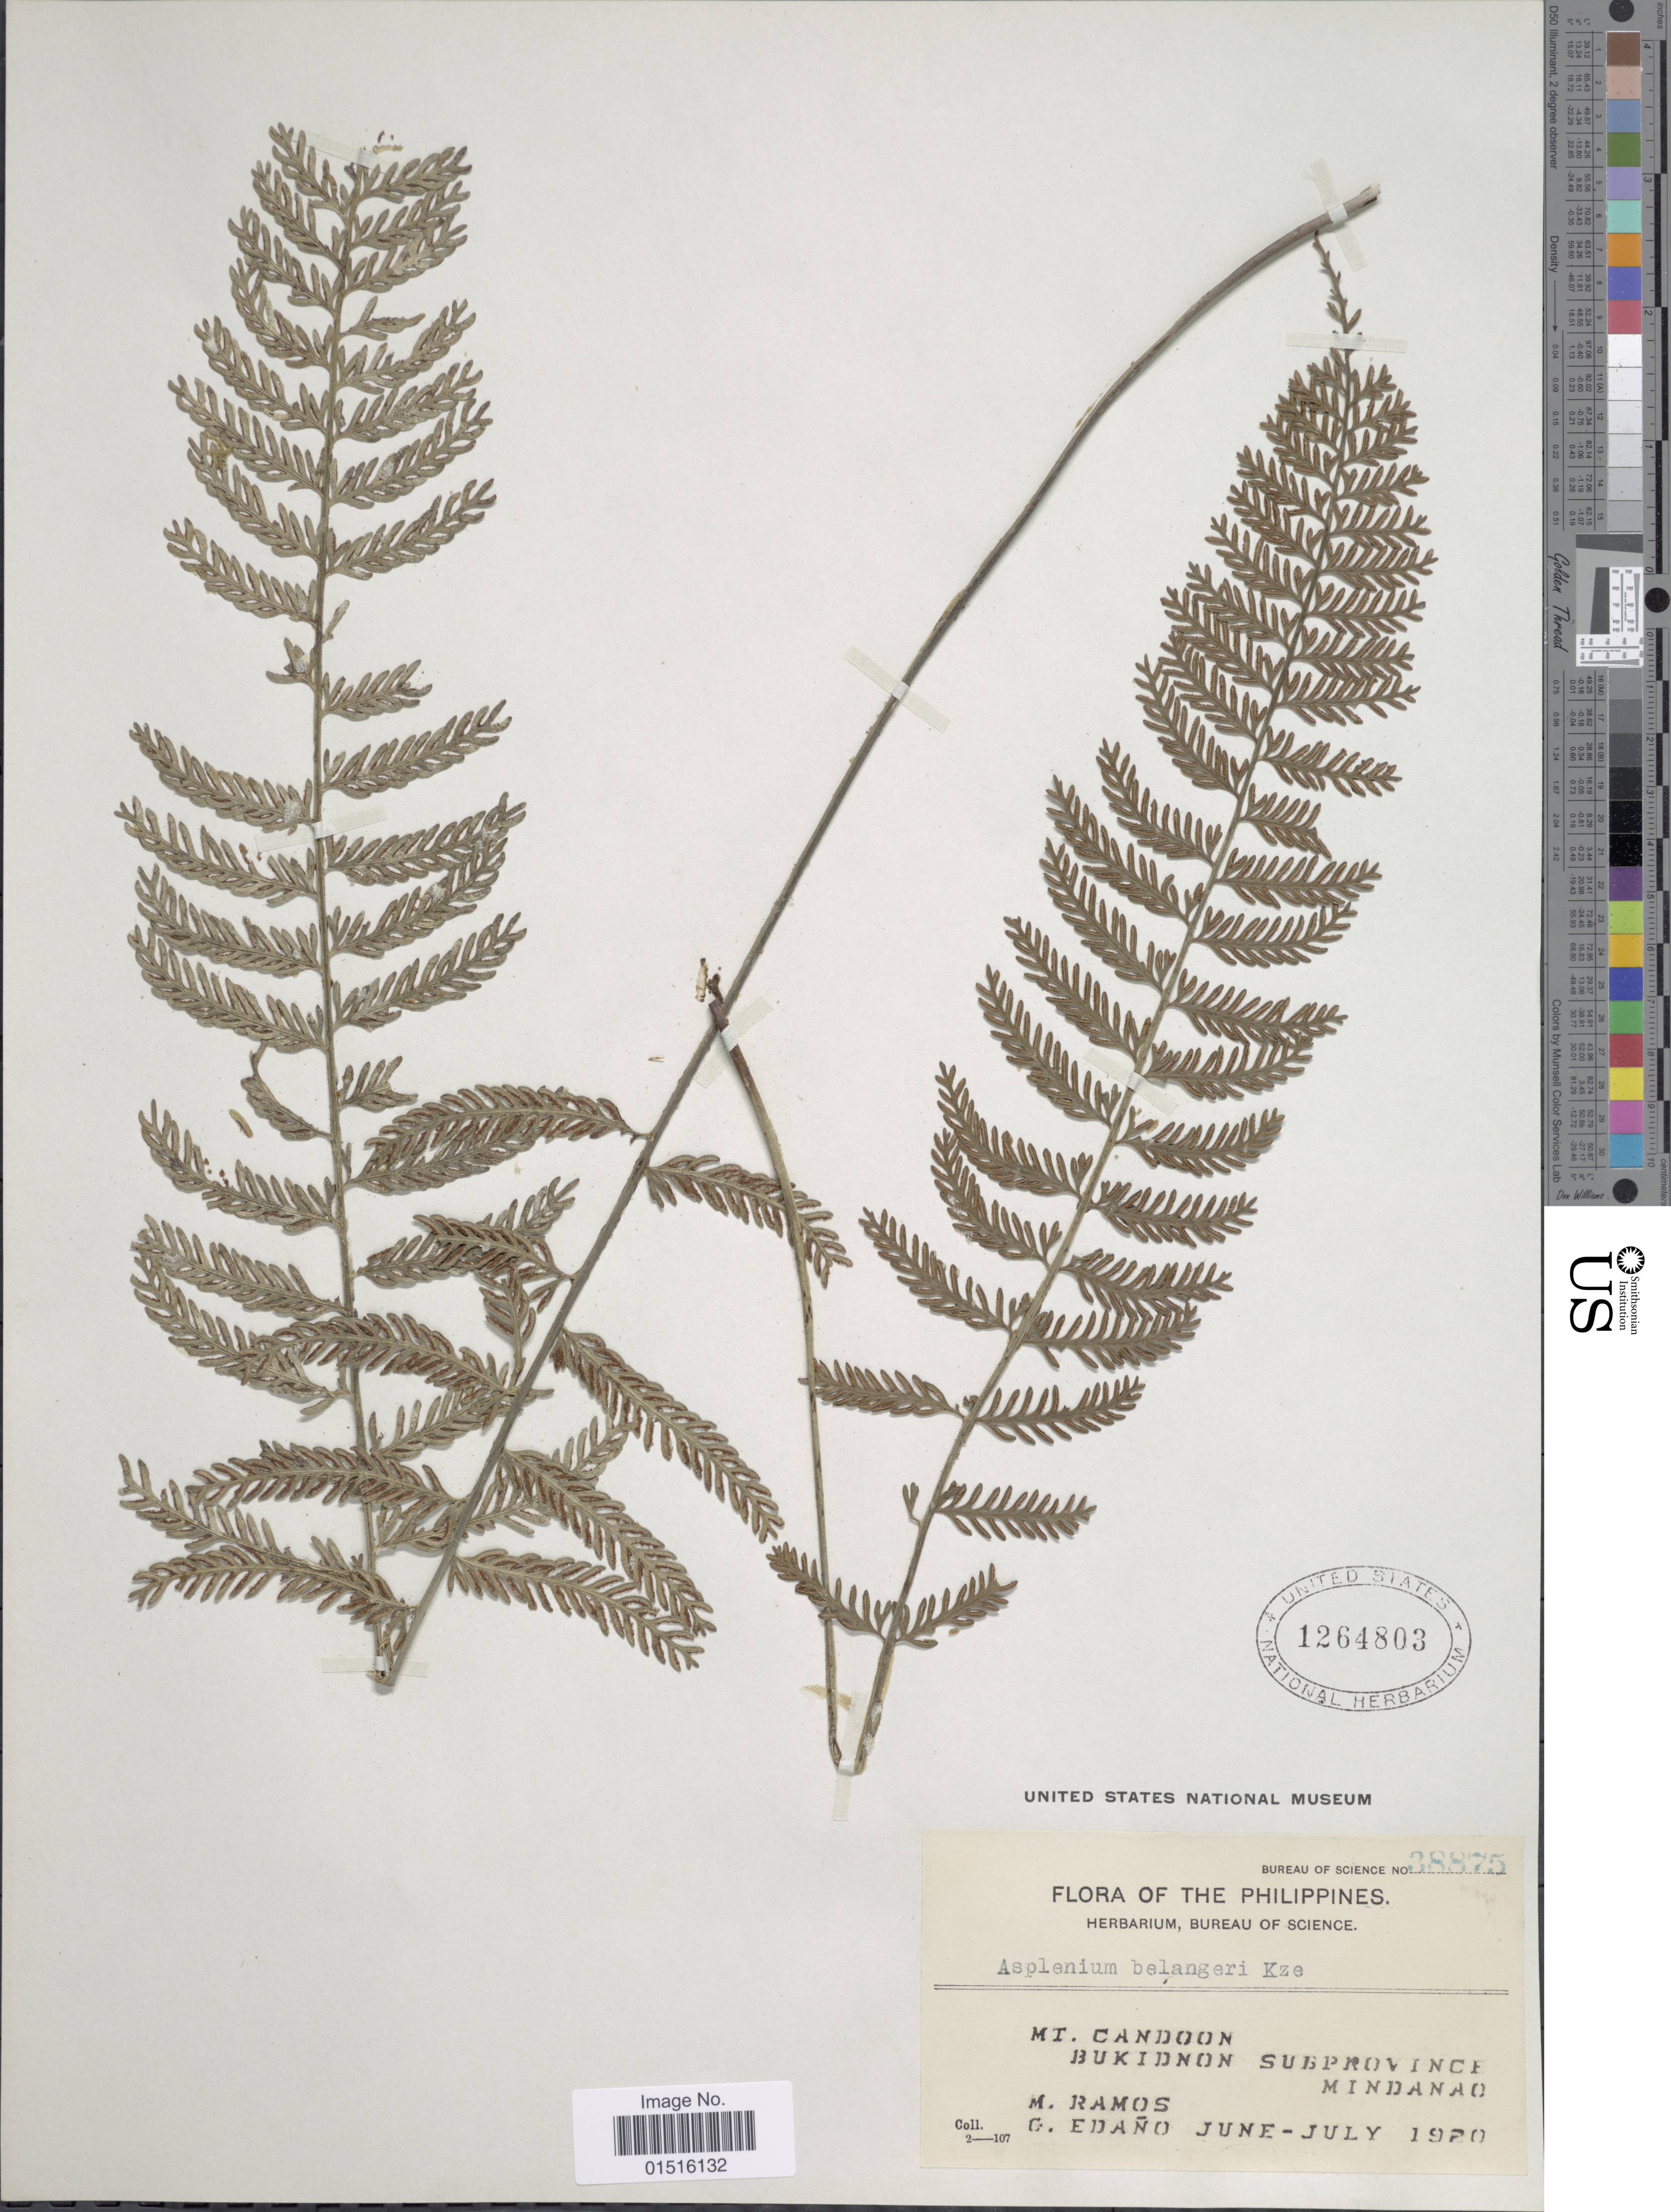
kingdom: Plantae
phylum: Tracheophyta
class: Polypodiopsida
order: Polypodiales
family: Aspleniaceae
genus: Asplenium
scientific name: Asplenium belangeri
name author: Bory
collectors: M. Ramos & G. Edaño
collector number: Bureau of Science 38875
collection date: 1920-06/1920-07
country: Philippines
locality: Mt. Candoon, Bukidnon, subprovince Mindanao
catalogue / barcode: US 1264803